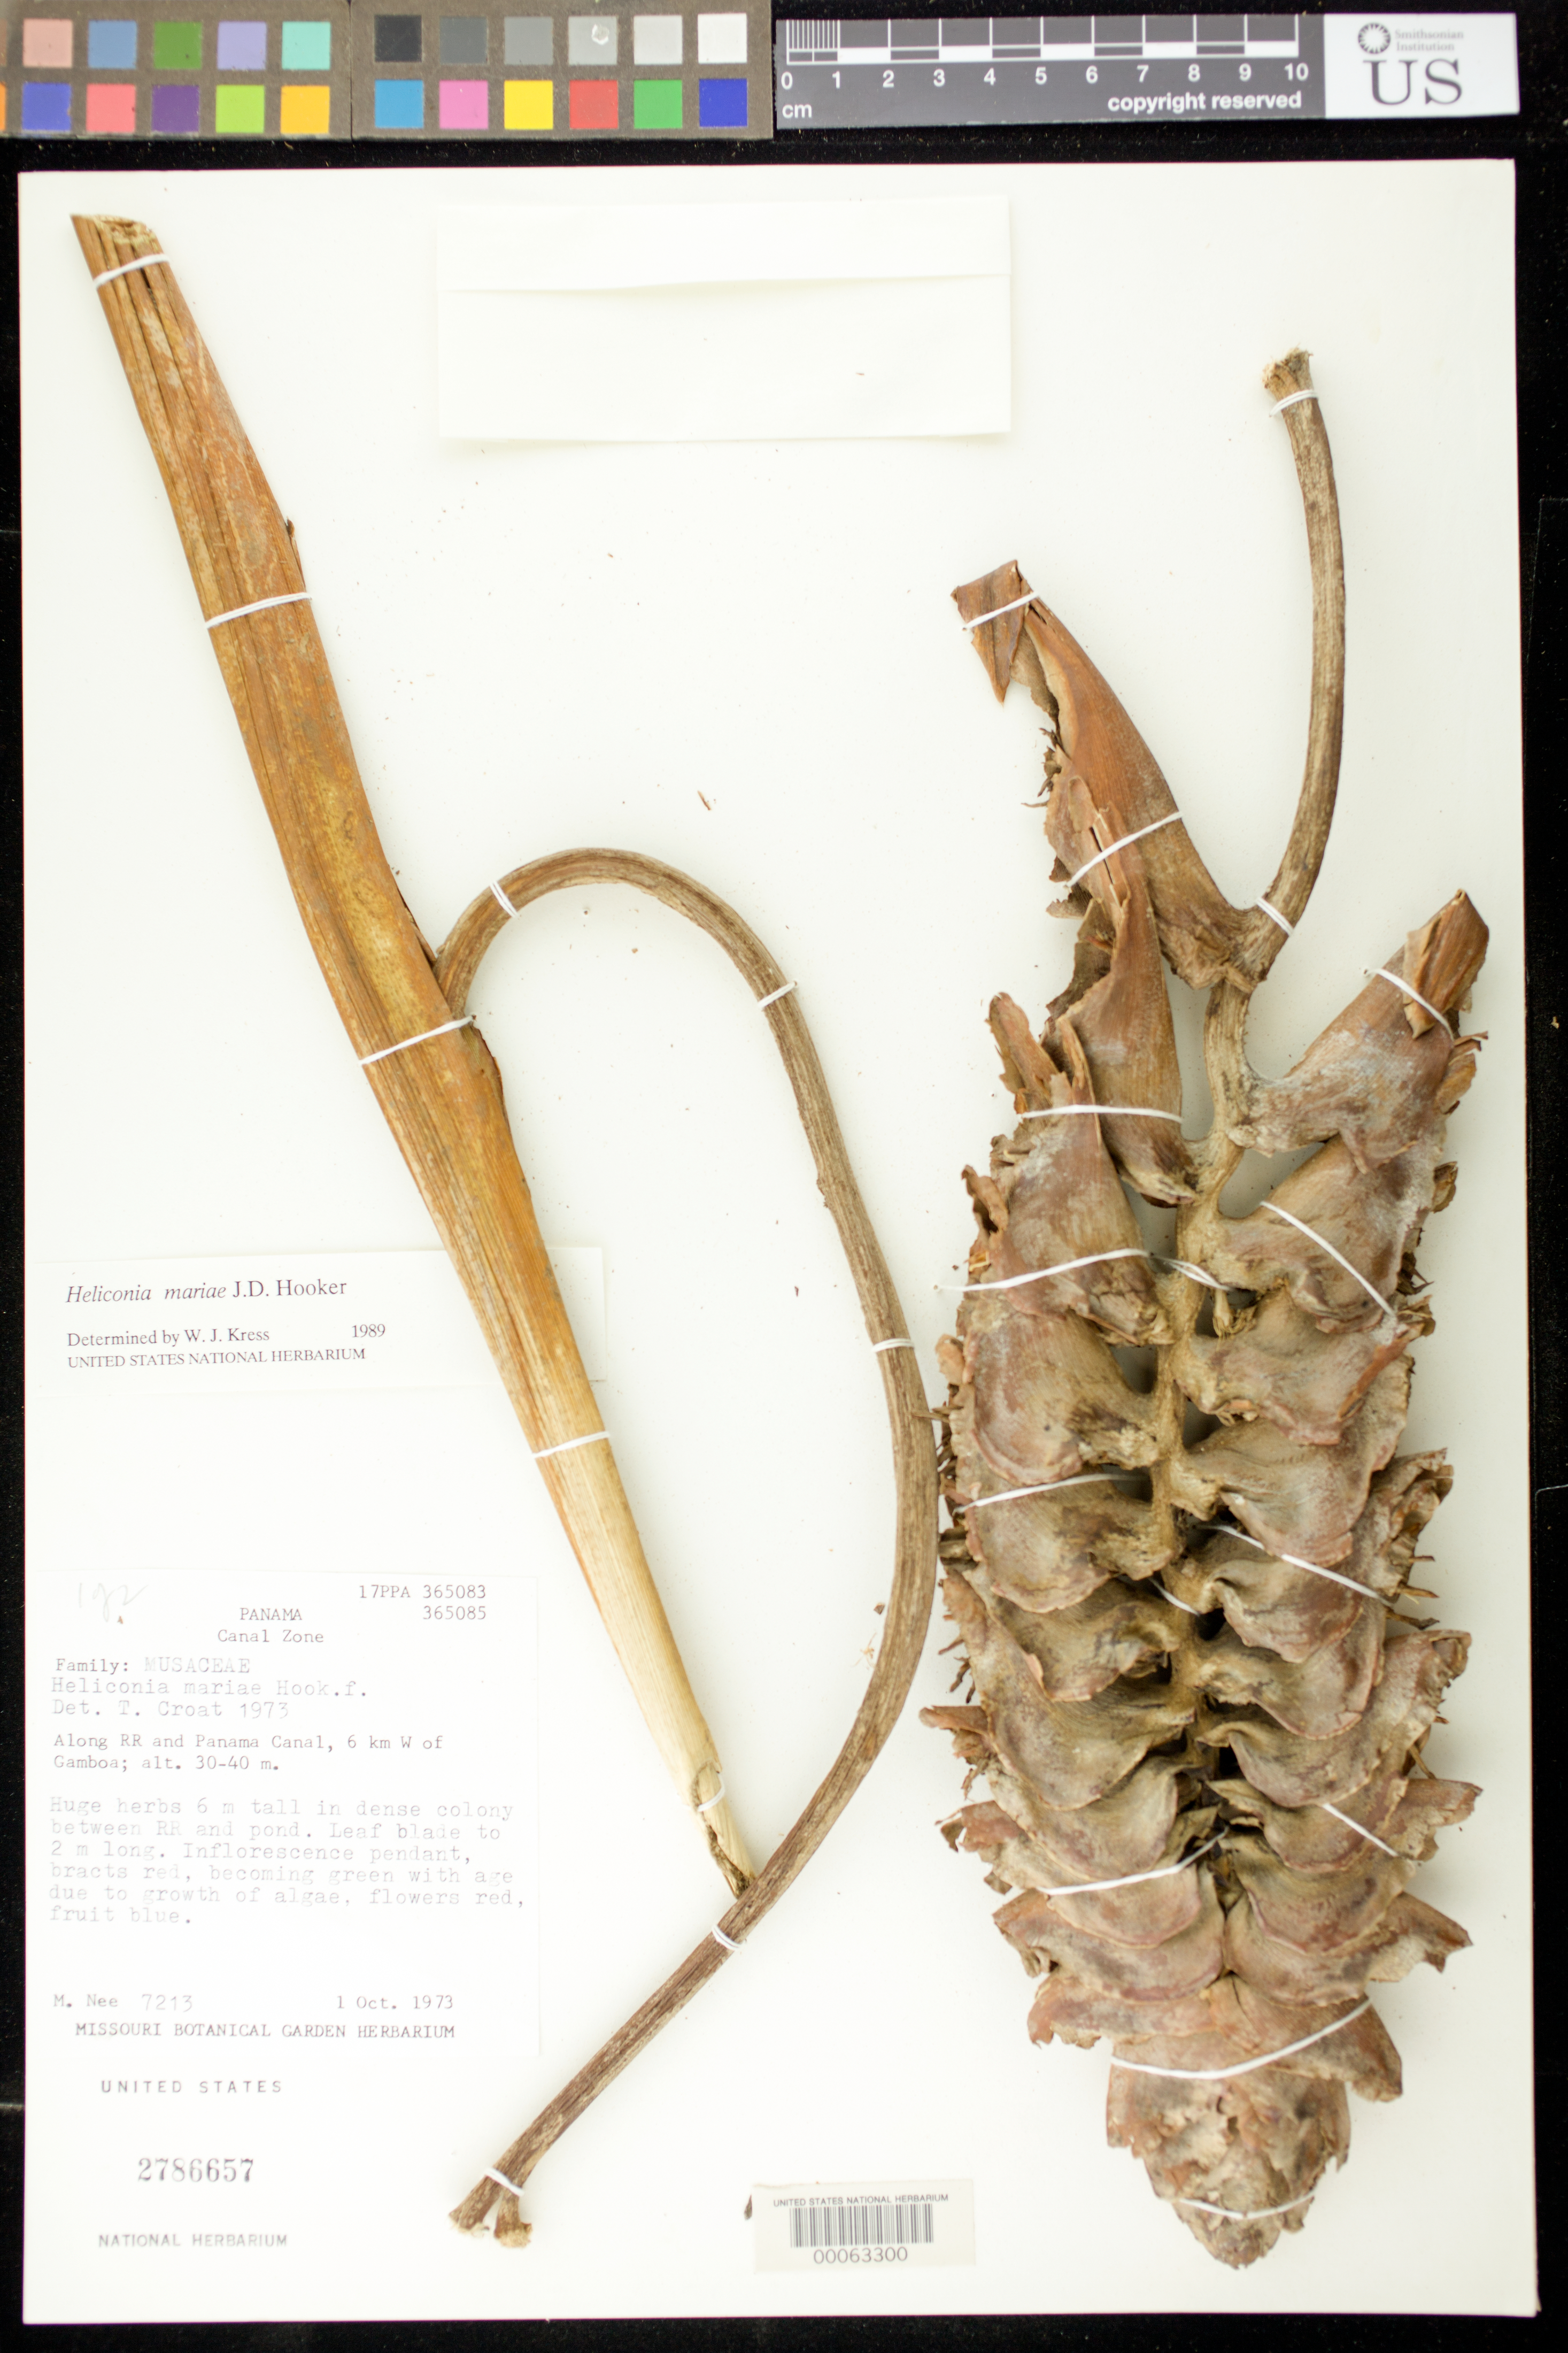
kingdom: Plantae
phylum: Tracheophyta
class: Liliopsida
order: Zingiberales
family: Heliconiaceae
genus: Heliconia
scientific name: Heliconia mariae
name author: Hook. f.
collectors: M. Nee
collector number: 7213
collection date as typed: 01 Oct 1973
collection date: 1973-10-01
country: Panama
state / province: Colón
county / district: Canal Zone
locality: Along rr and Panama Canal, 6 km west of Gamboa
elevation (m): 30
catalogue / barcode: US 2786657